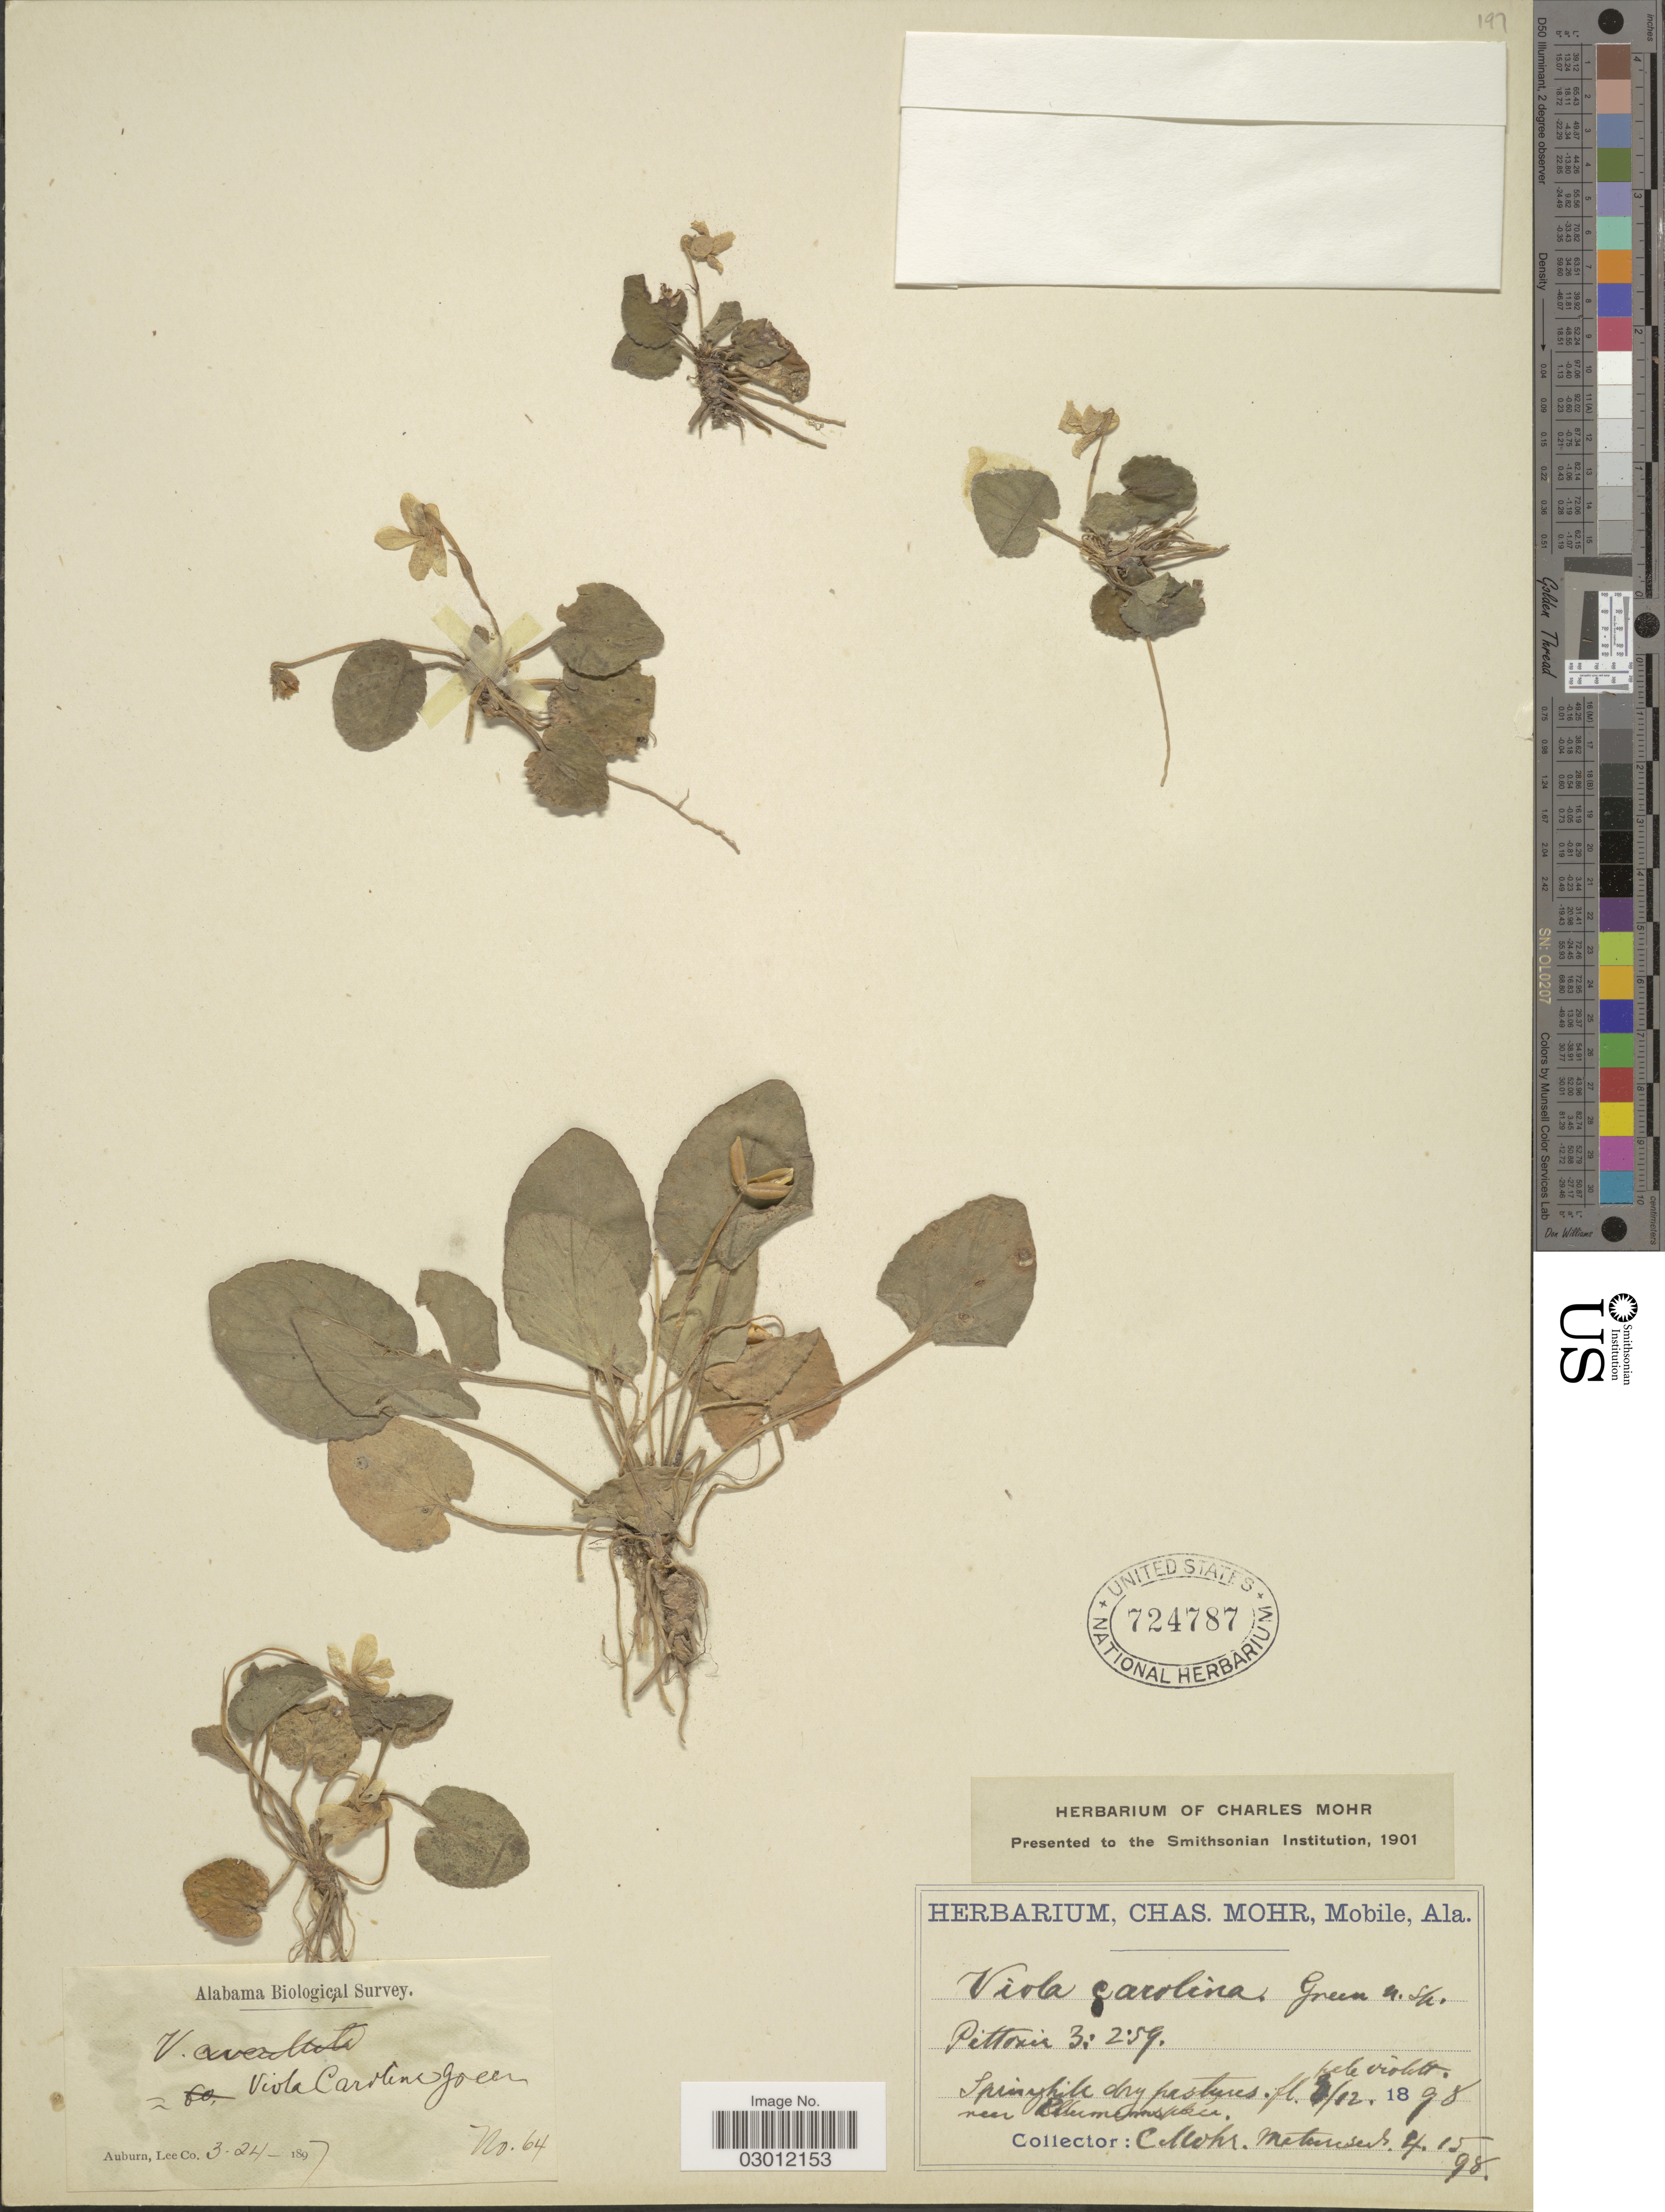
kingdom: Plantae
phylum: Tracheophyta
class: Magnoliopsida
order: Malpighiales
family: Violaceae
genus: Viola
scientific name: Viola carolina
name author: Greene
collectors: Mohr, C. T. (herbarium)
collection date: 1898-03-12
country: United States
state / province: Alabama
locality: Springhill dry pastures near Ellermenns place.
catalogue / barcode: US 724787